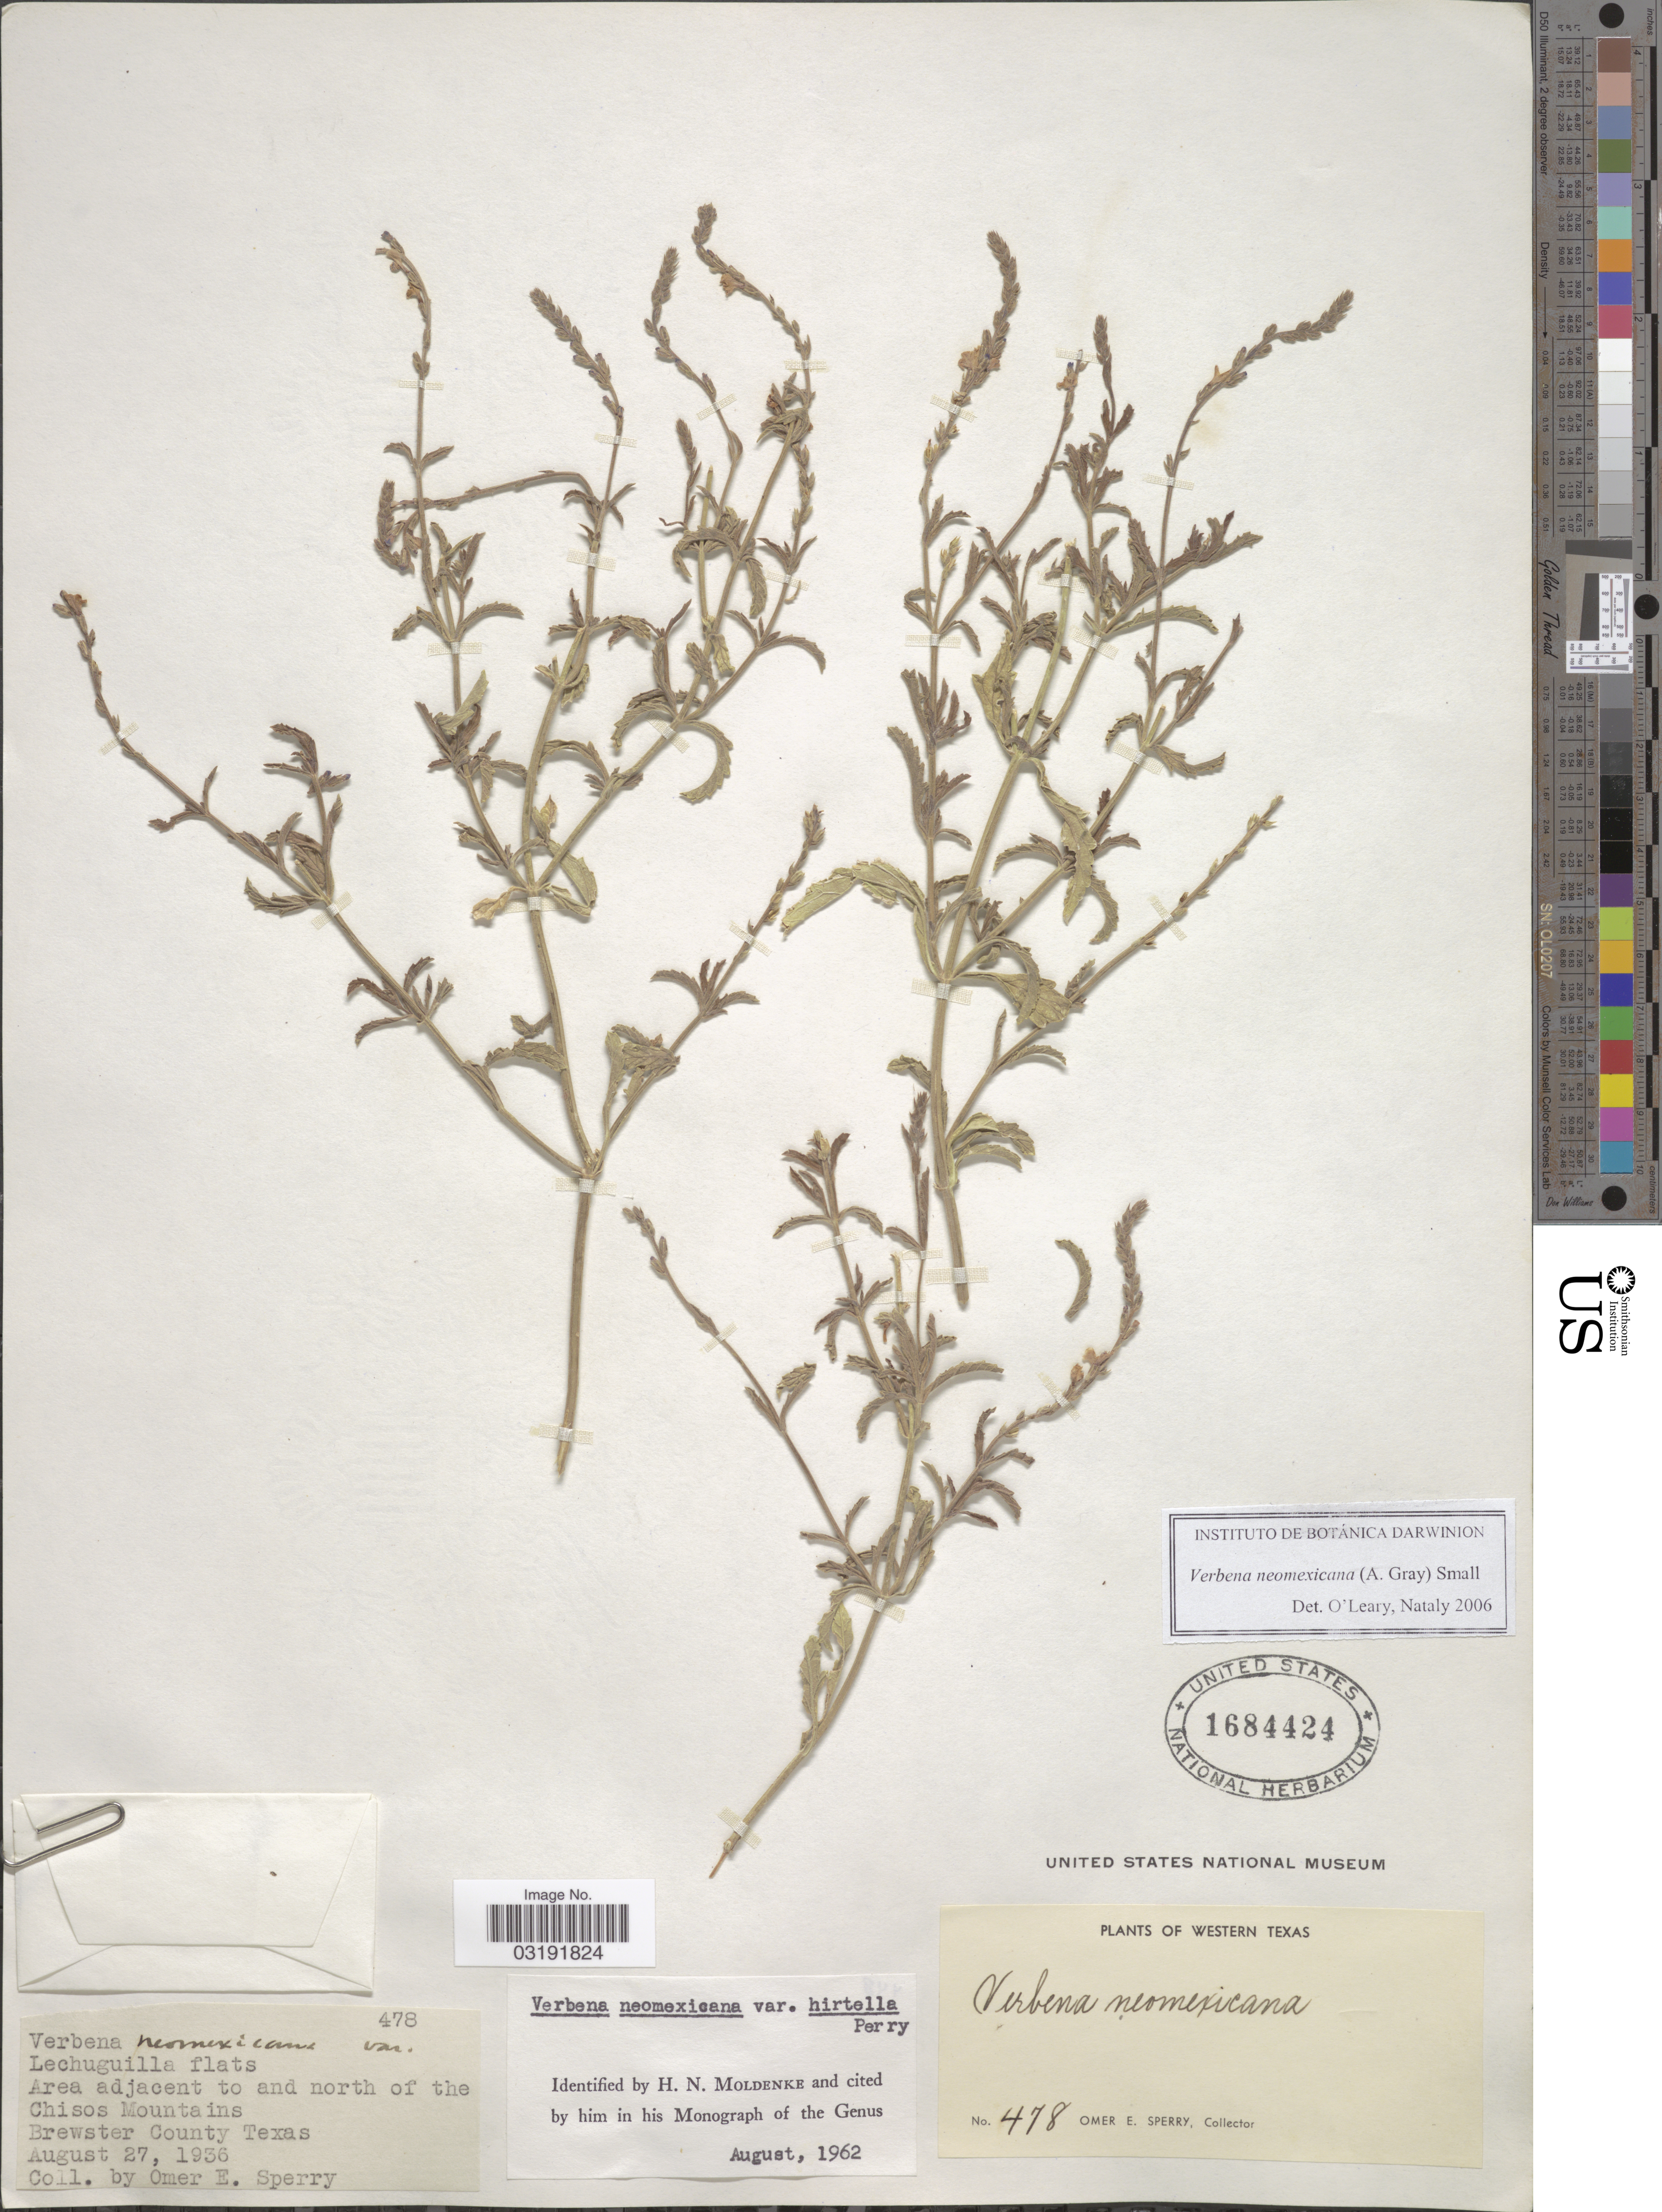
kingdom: Plantae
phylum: Tracheophyta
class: Magnoliopsida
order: Lamiales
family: Verbenaceae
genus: Verbena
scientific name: Verbena neomexicana var. hirtella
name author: L.M. Perry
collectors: O. E. Sperry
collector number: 478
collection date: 1936-08-27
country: United States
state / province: Texas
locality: Western Texas. Lechuguilla flats. Area adjacent to and north of the Chisos Mountains. Brewster County.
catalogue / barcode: US 1684424